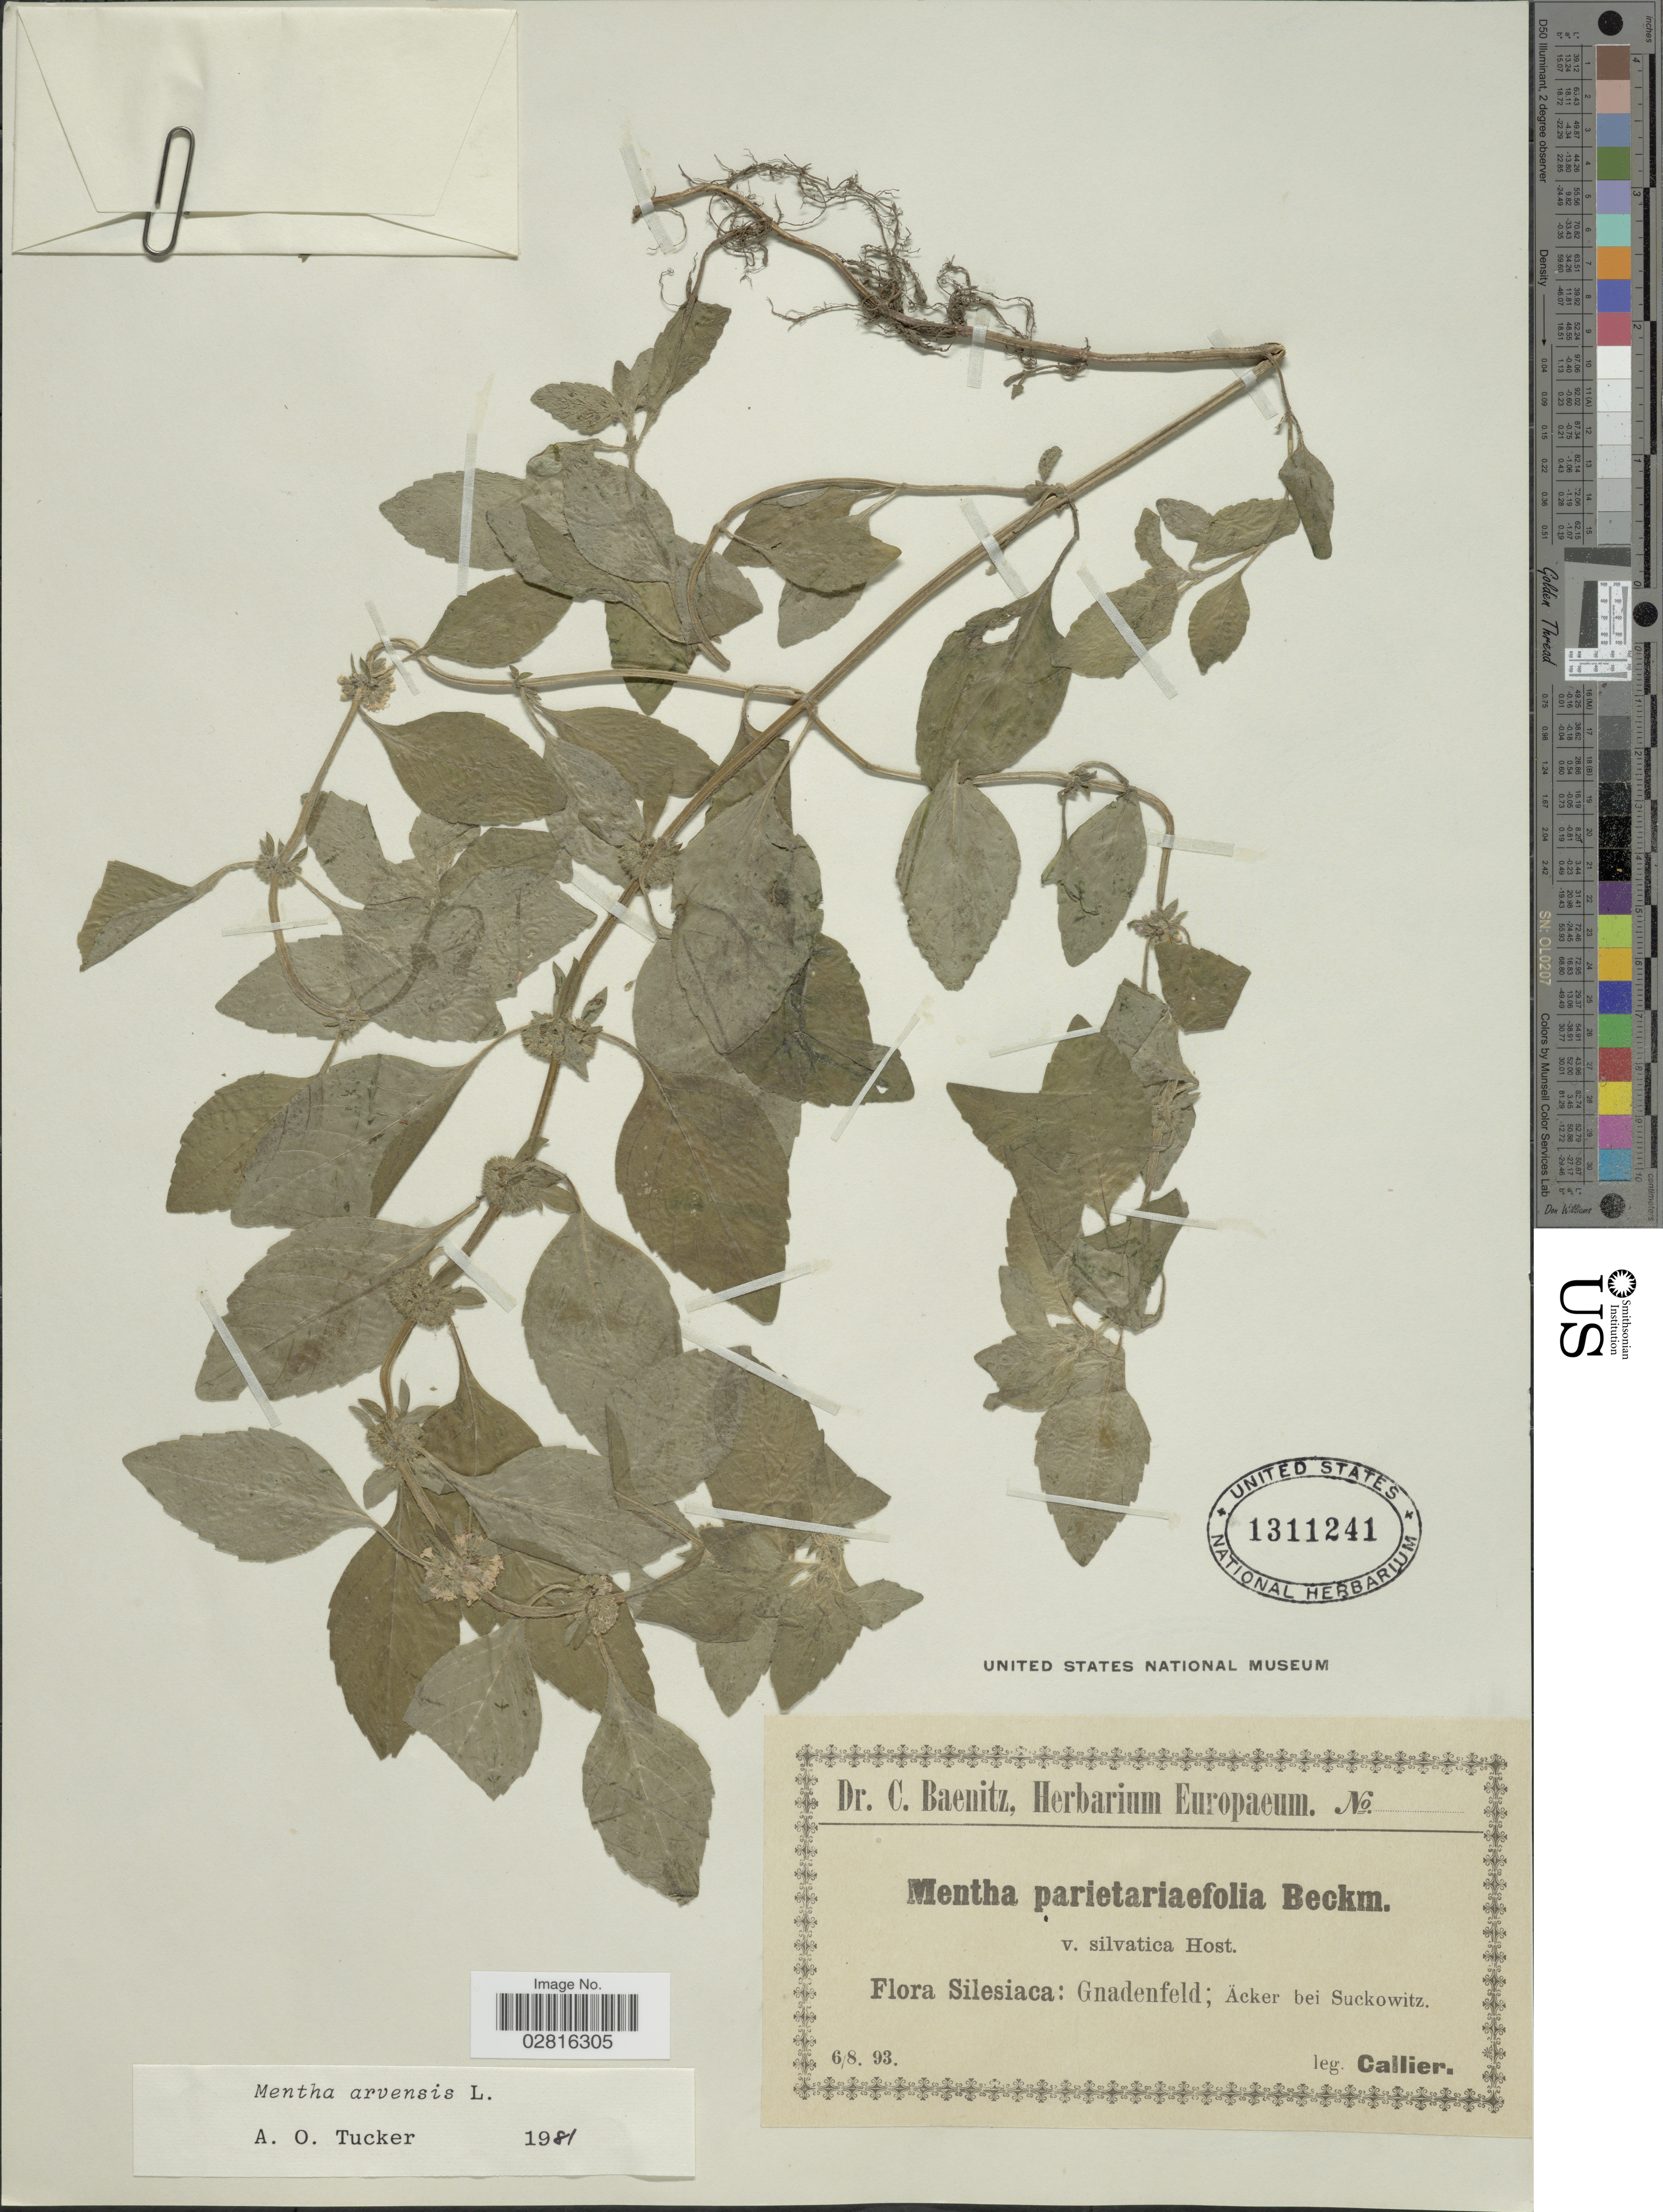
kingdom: Plantae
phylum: Tracheophyta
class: Magnoliopsida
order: Lamiales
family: Lamiaceae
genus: Mentha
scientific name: Mentha arvensis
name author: L.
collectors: -- Callier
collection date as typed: Transcribed d/m/y: 6/8/93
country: Poland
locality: Silesiaca: Gnadenfeld; Acker ber Suckowitz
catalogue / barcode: US 1311241